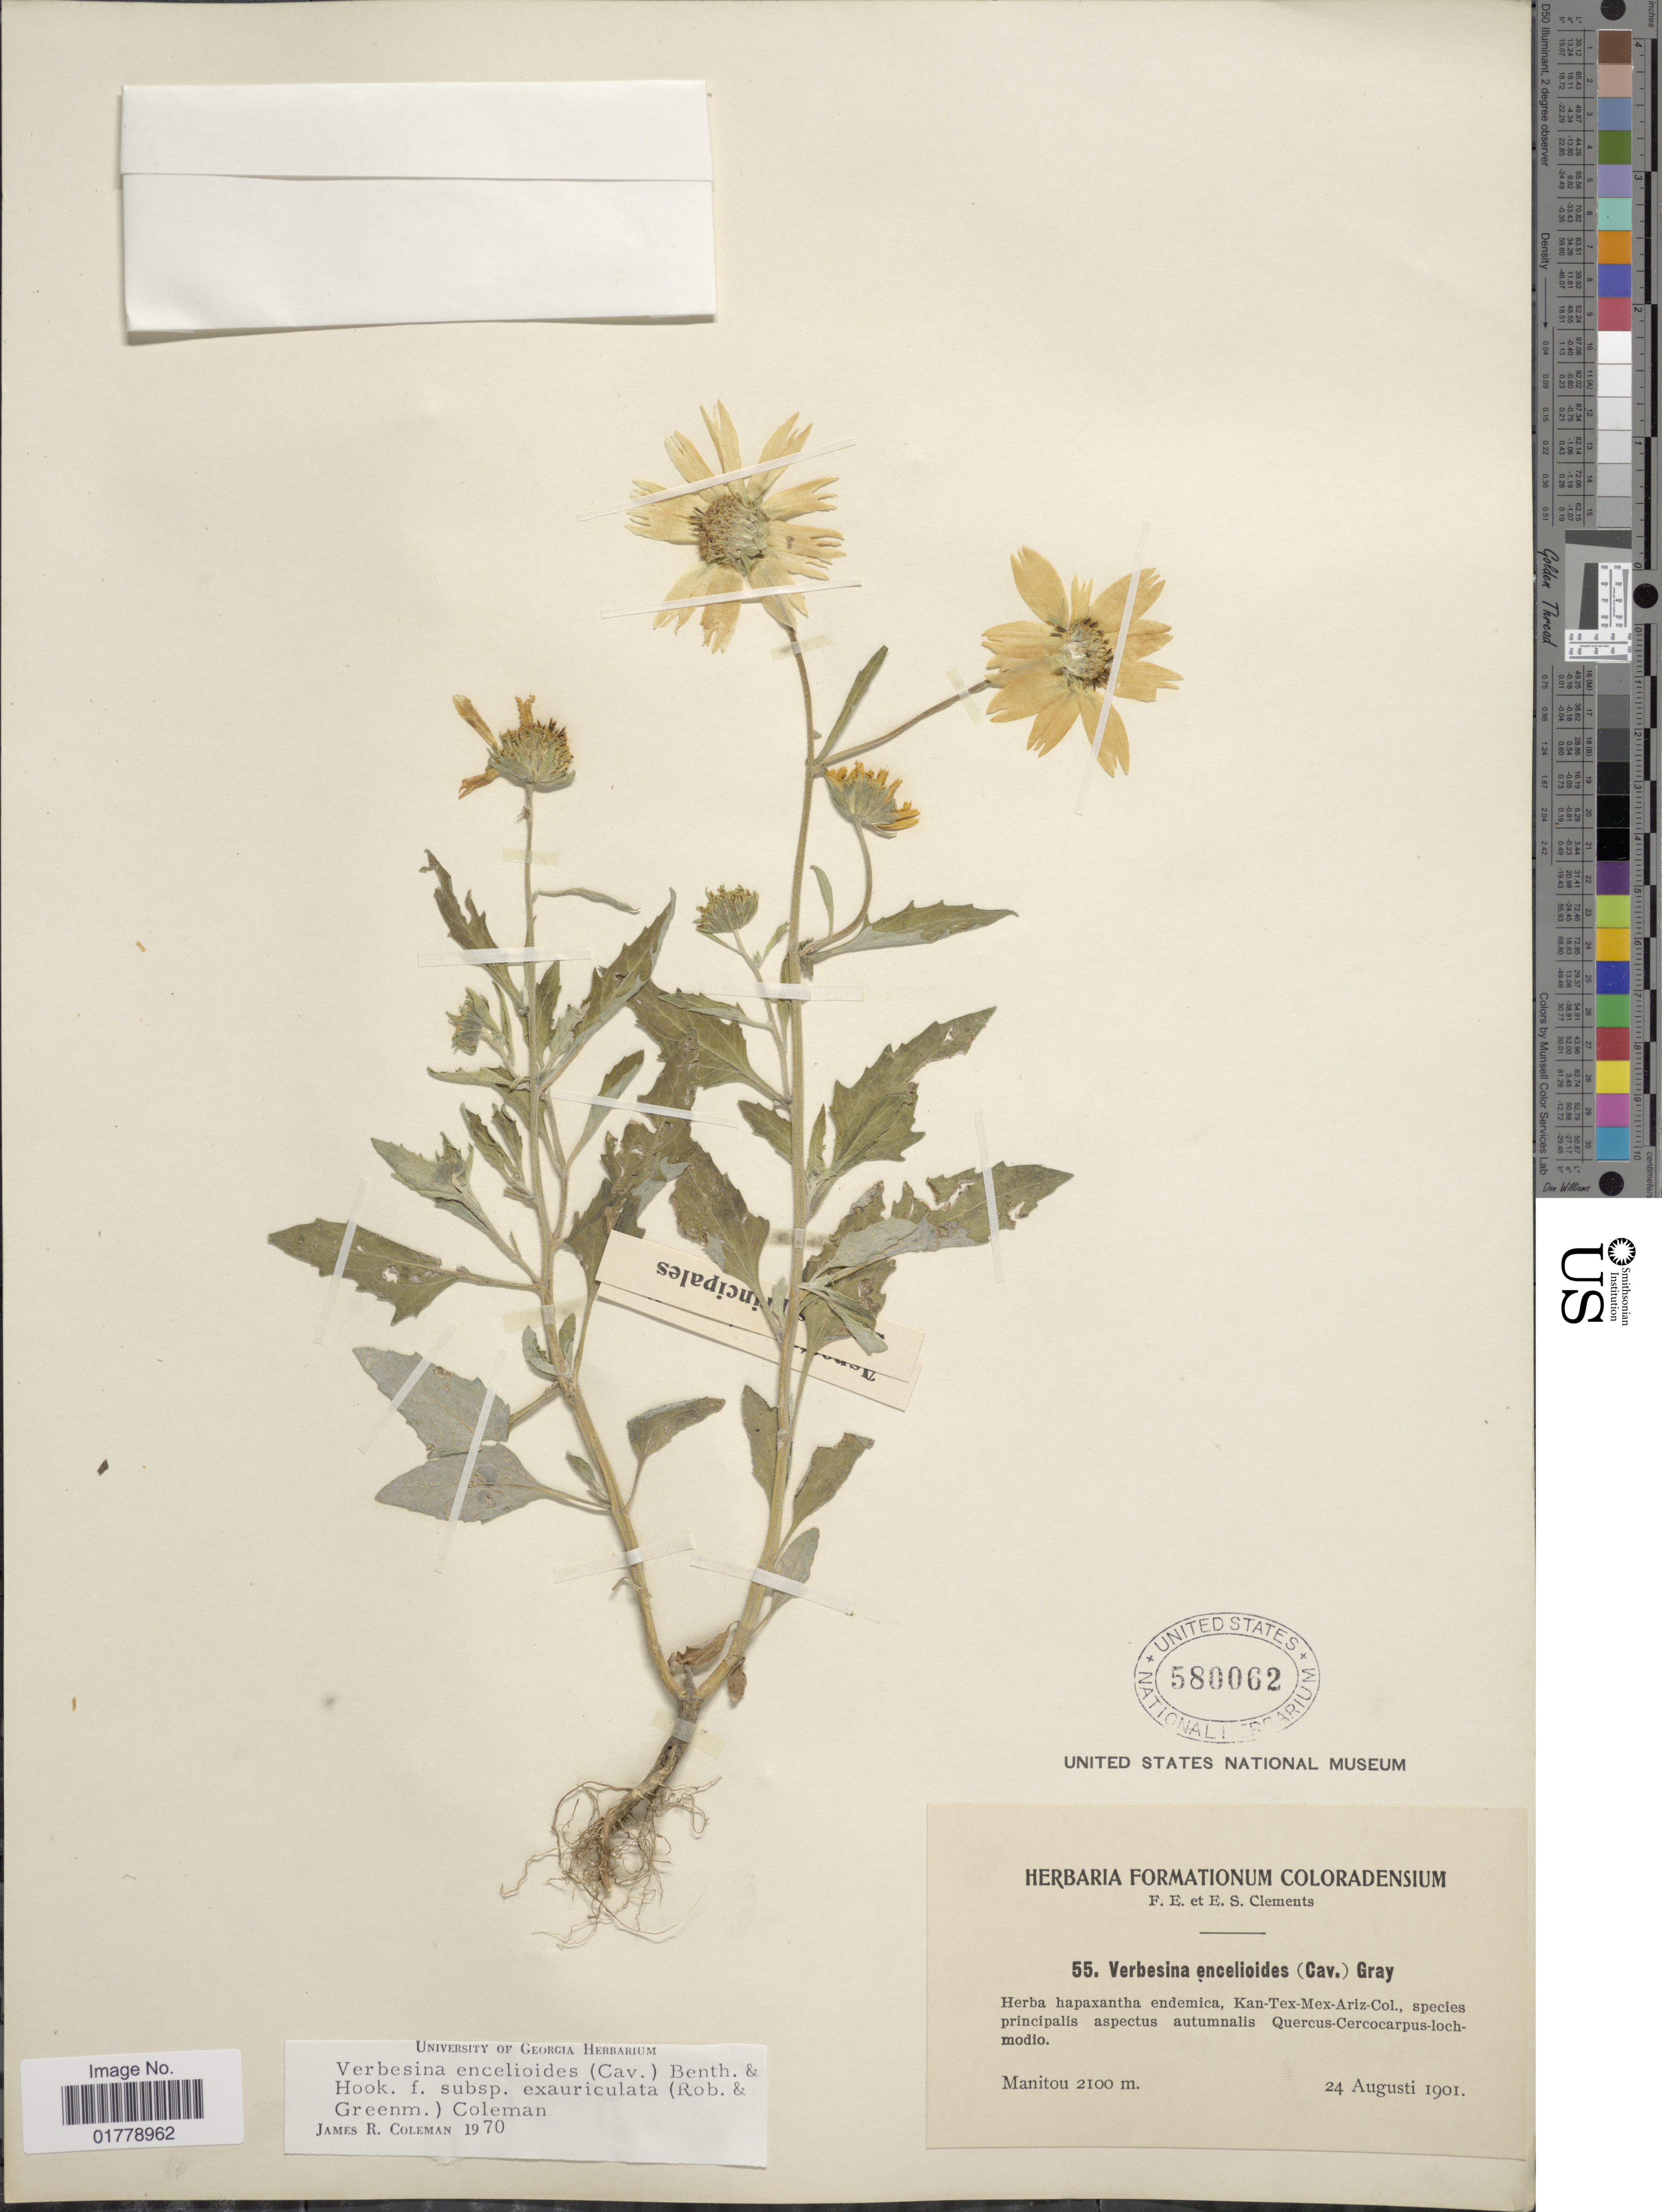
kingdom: Plantae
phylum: Tracheophyta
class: Magnoliopsida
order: Asterales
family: Asteraceae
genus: Verbesina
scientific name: Verbesina encelioides var. cana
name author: (B.L. Rob.) Greenm.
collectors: F. E. Clements & S. Clements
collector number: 55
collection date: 1901-08-24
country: United States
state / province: Colorado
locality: Kan-Tex-Mex-Ariz-Col. Manitou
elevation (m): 2100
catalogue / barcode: US 580062